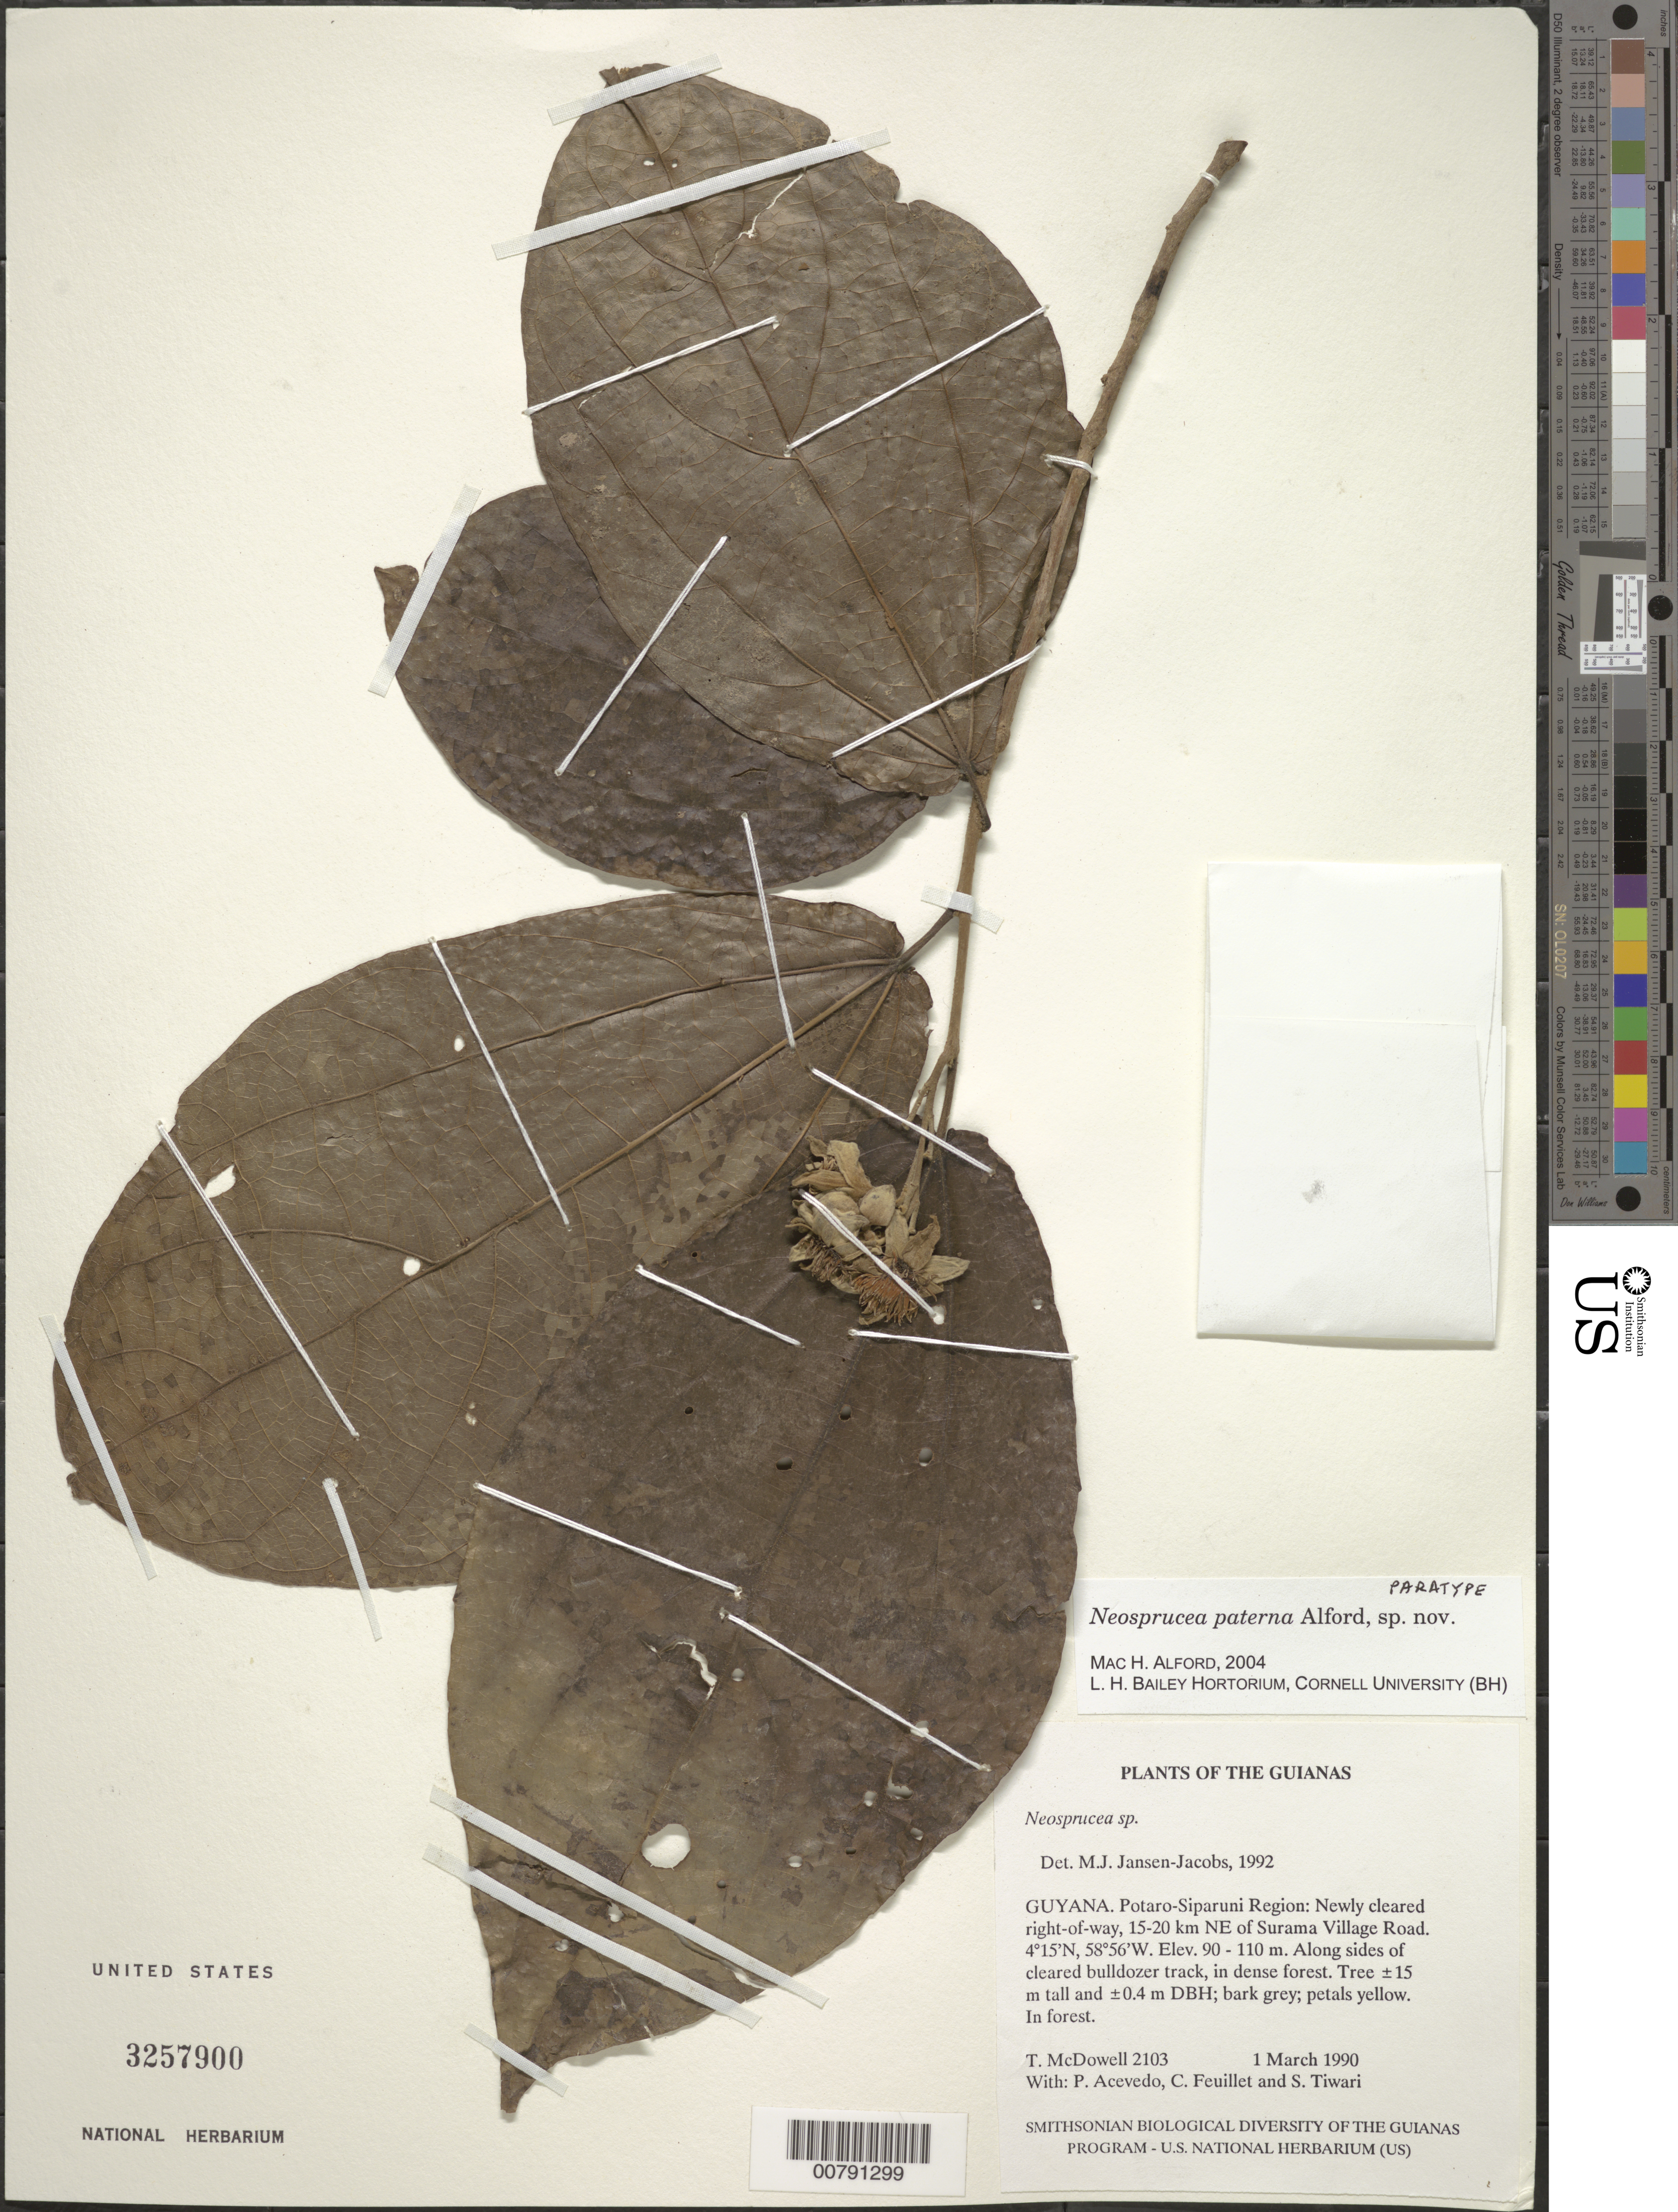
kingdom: Plantae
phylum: Tracheophyta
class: Magnoliopsida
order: Malpighiales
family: Salicaceae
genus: Neosprucea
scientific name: Neosprucea paterna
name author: M.H. Alford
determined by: Alford, Mac Haverson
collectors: T. McDowell, P. Acevedo-Rodr., C. Feuillet & S. Tiwari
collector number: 2103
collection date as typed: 1 March 1990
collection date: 1990-03-01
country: Guyana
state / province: Potaro-Siparuni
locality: ±15-20 km NE of Surama Village Rd. Iwokrama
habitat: Newly-cleared right-of-way, along sides of cleared bulldozer track, in dense forest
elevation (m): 90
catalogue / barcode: US 3257900